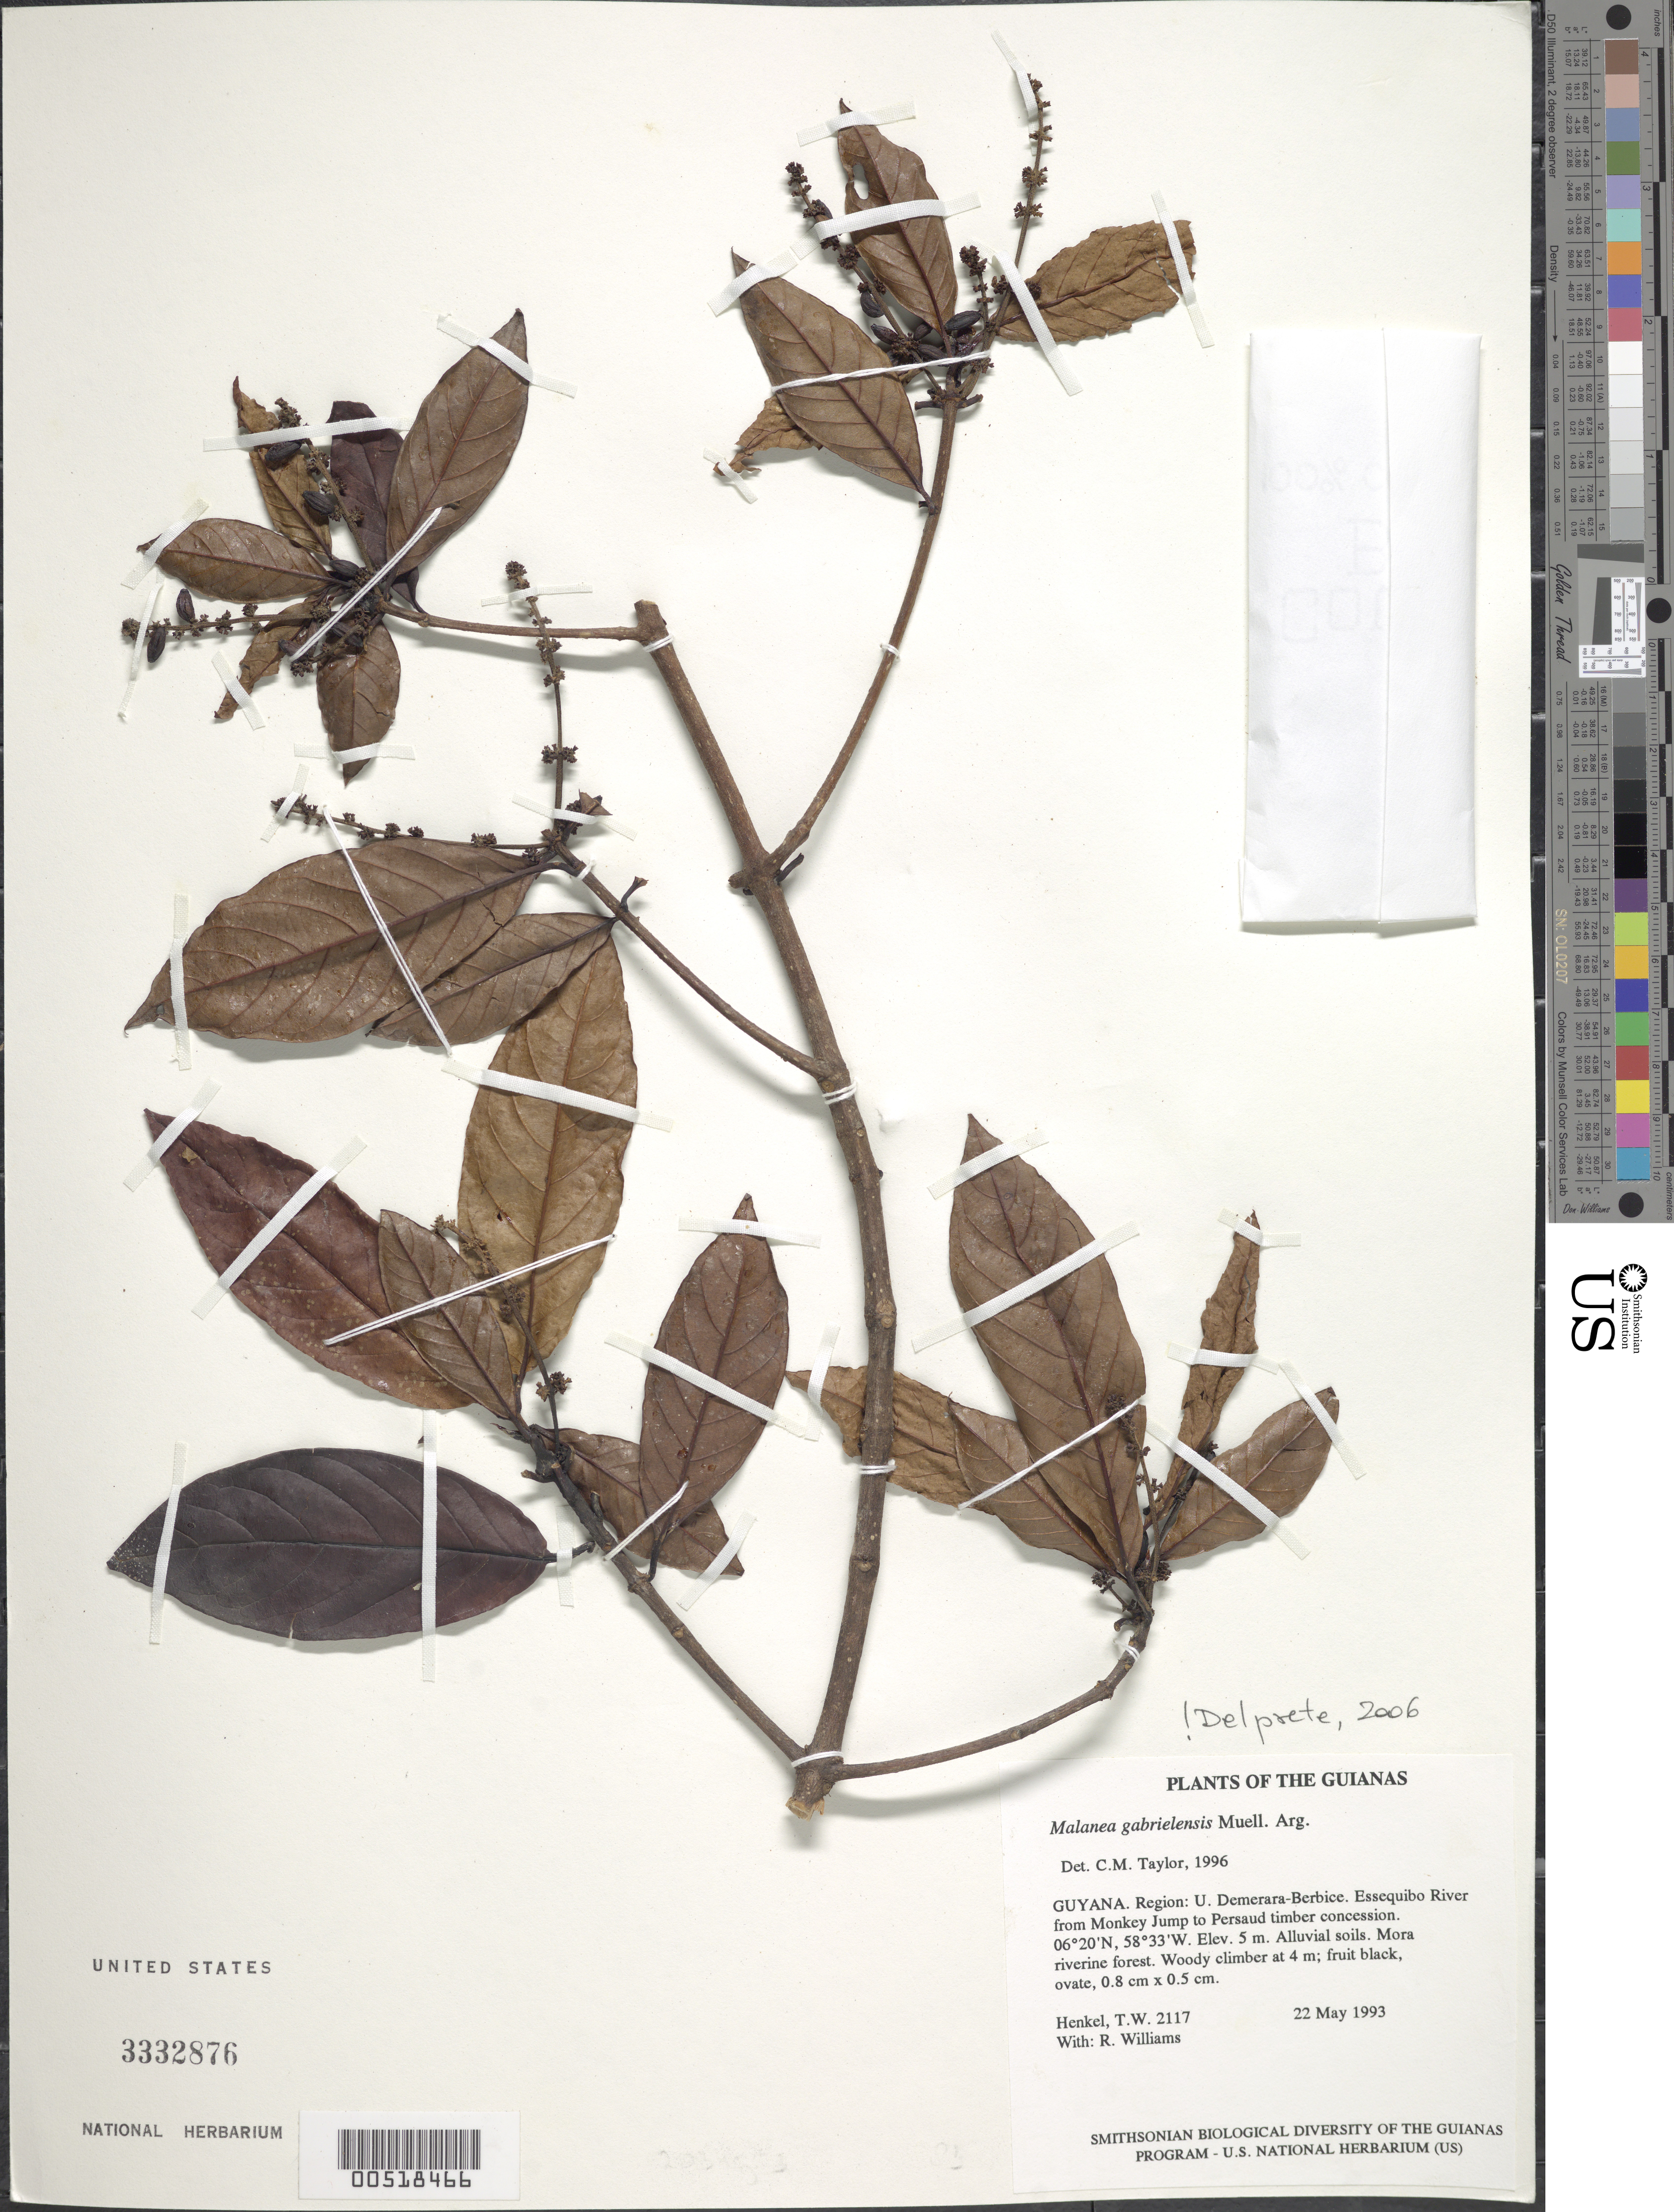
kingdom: Plantae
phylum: Tracheophyta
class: Magnoliopsida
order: Gentianales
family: Rubiaceae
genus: Malanea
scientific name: Malanea gabrielensis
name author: Müll. Arg.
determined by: Delprete, P. G., Herb. de Guyane Cay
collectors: T. Henkel & R. Williams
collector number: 2117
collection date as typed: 22 May 1993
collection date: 1993-05-22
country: Guyana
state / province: U. Demerara-Berbice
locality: Essequibo River from Monkey Jump to Persaud timber concession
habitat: Alluvial soils. Mora riverine forest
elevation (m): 5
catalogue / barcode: US 3332876